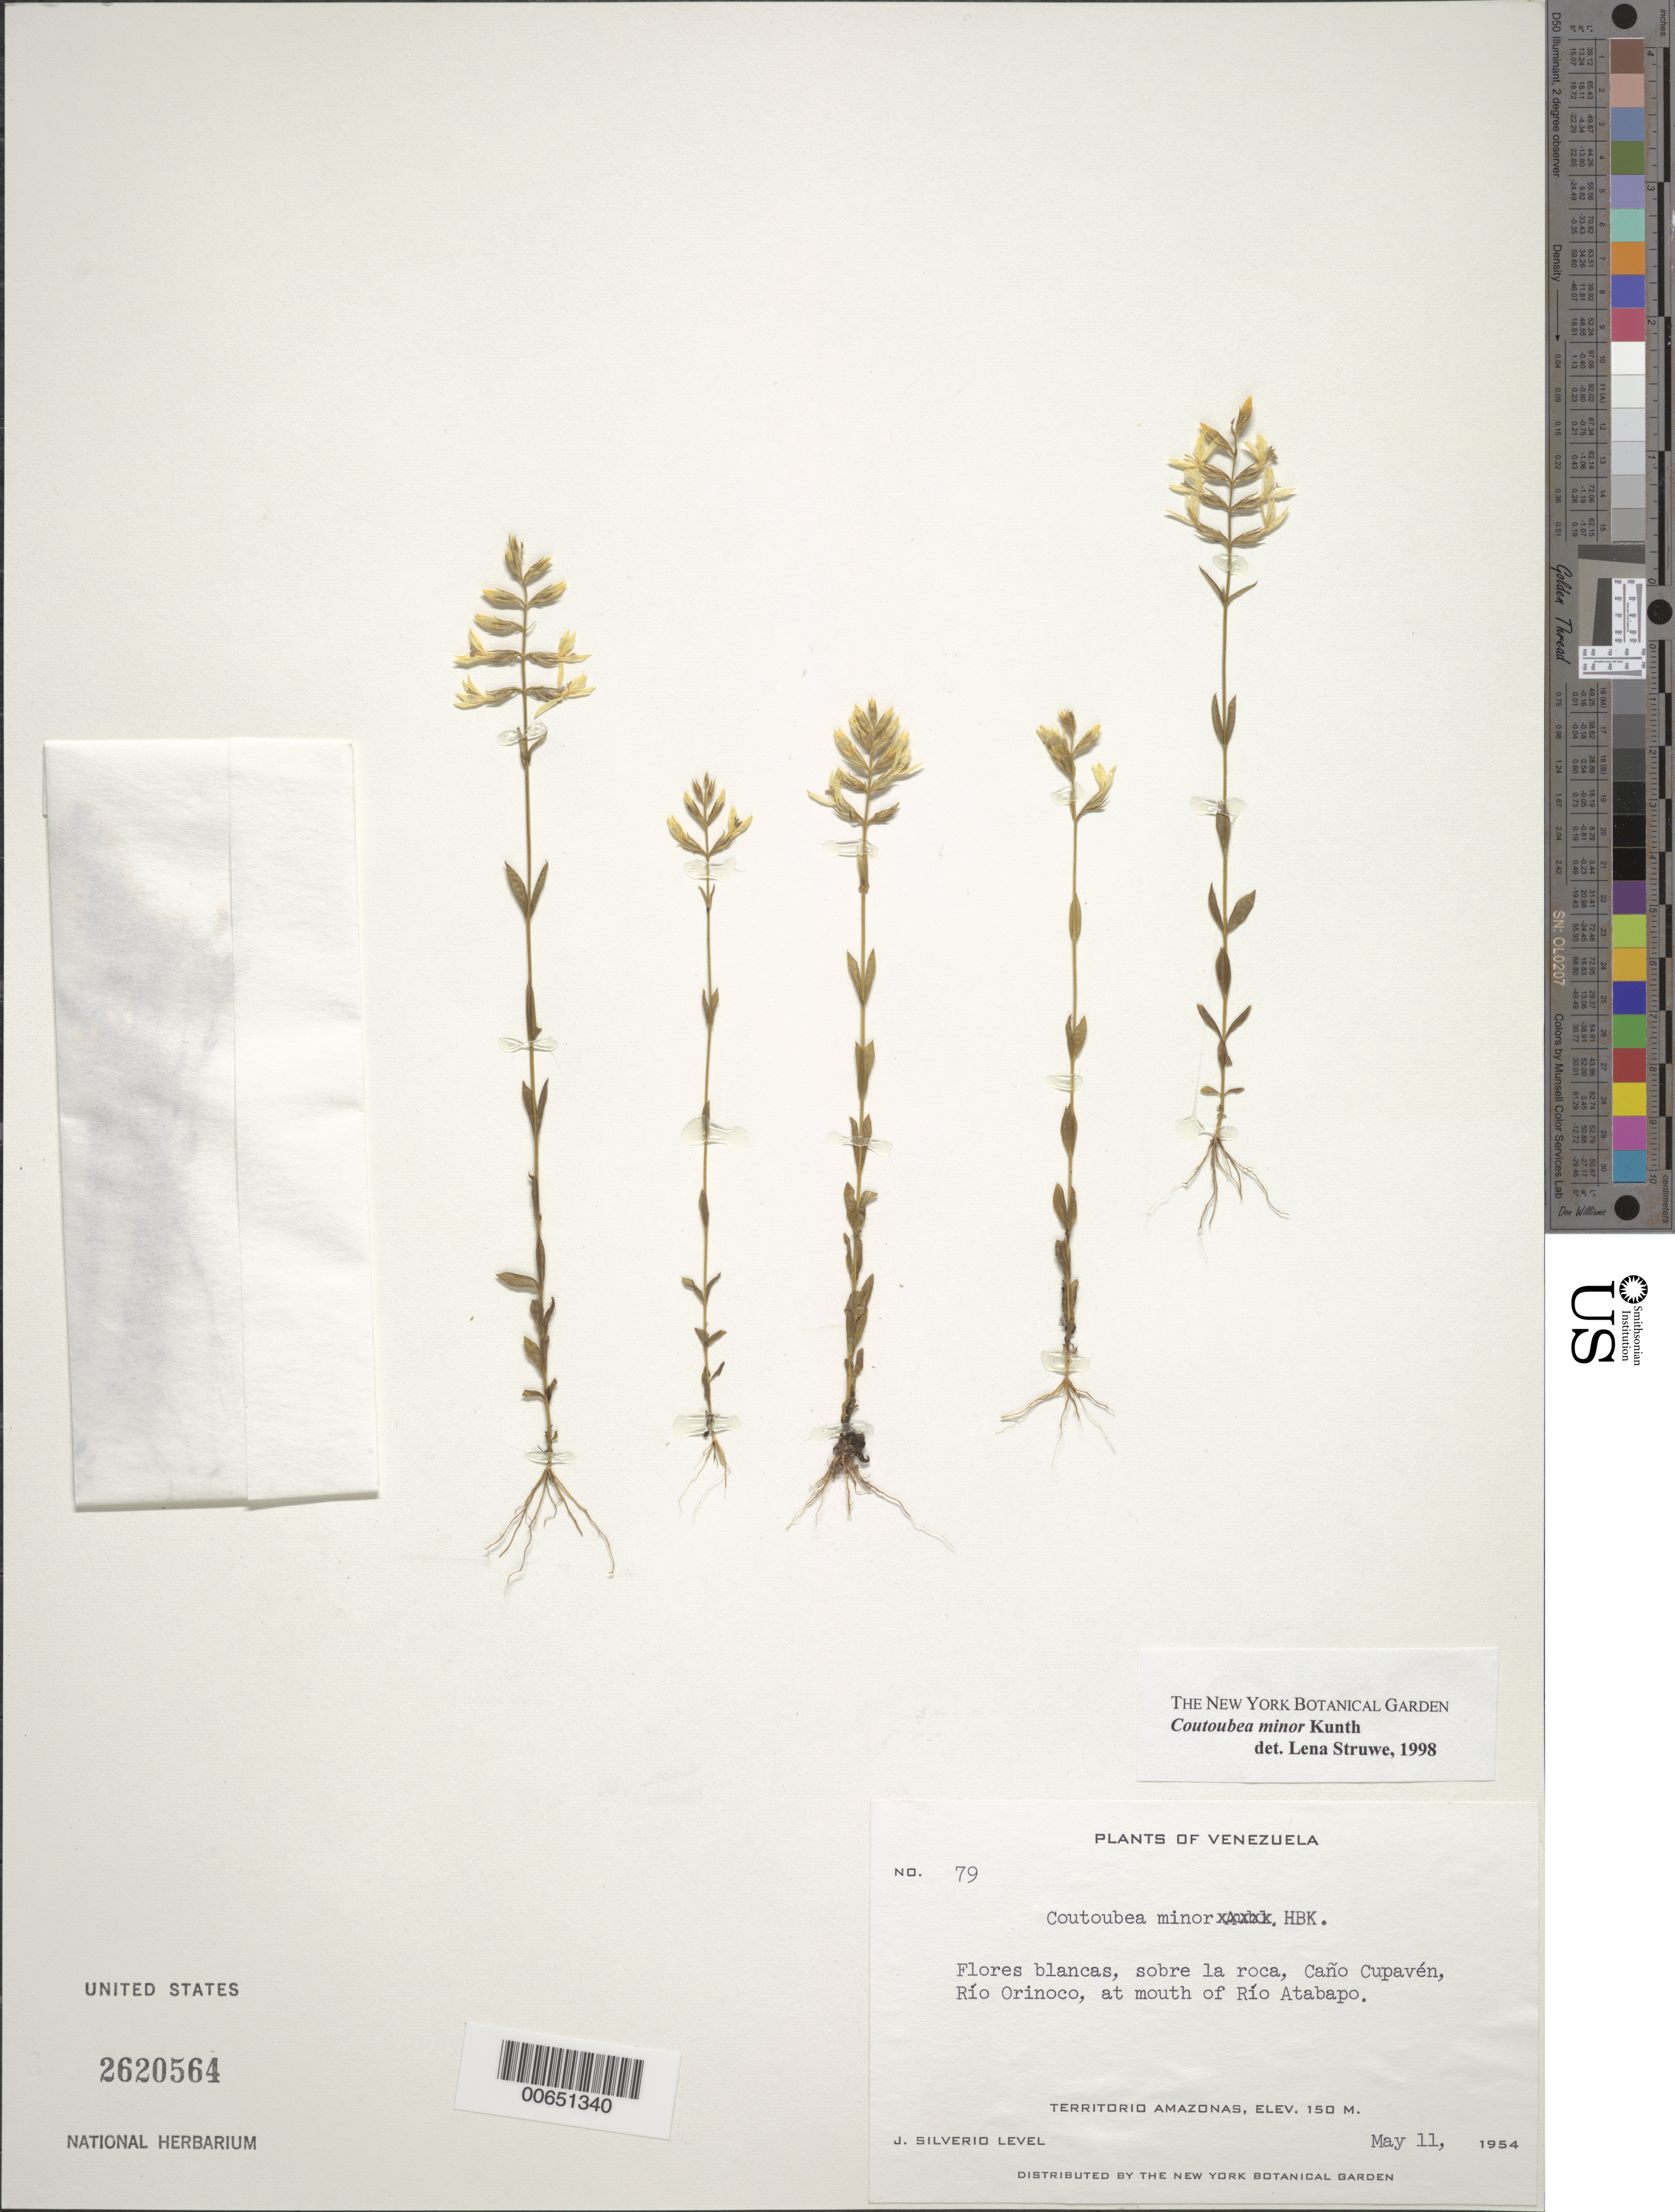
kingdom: Plantae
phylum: Tracheophyta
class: Magnoliopsida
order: Gentianales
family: Gentianaceae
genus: Coutoubea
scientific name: Coutoubea minor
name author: Kunth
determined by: Struwe, L.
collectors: J. Silverio L.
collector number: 79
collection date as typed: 11-May-54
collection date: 1954-05-11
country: Venezuela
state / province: Amazonas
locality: Río Orinoco, at mouth of Río Atabapo, Caño Cupaven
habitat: On rocks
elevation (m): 150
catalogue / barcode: US 2620564